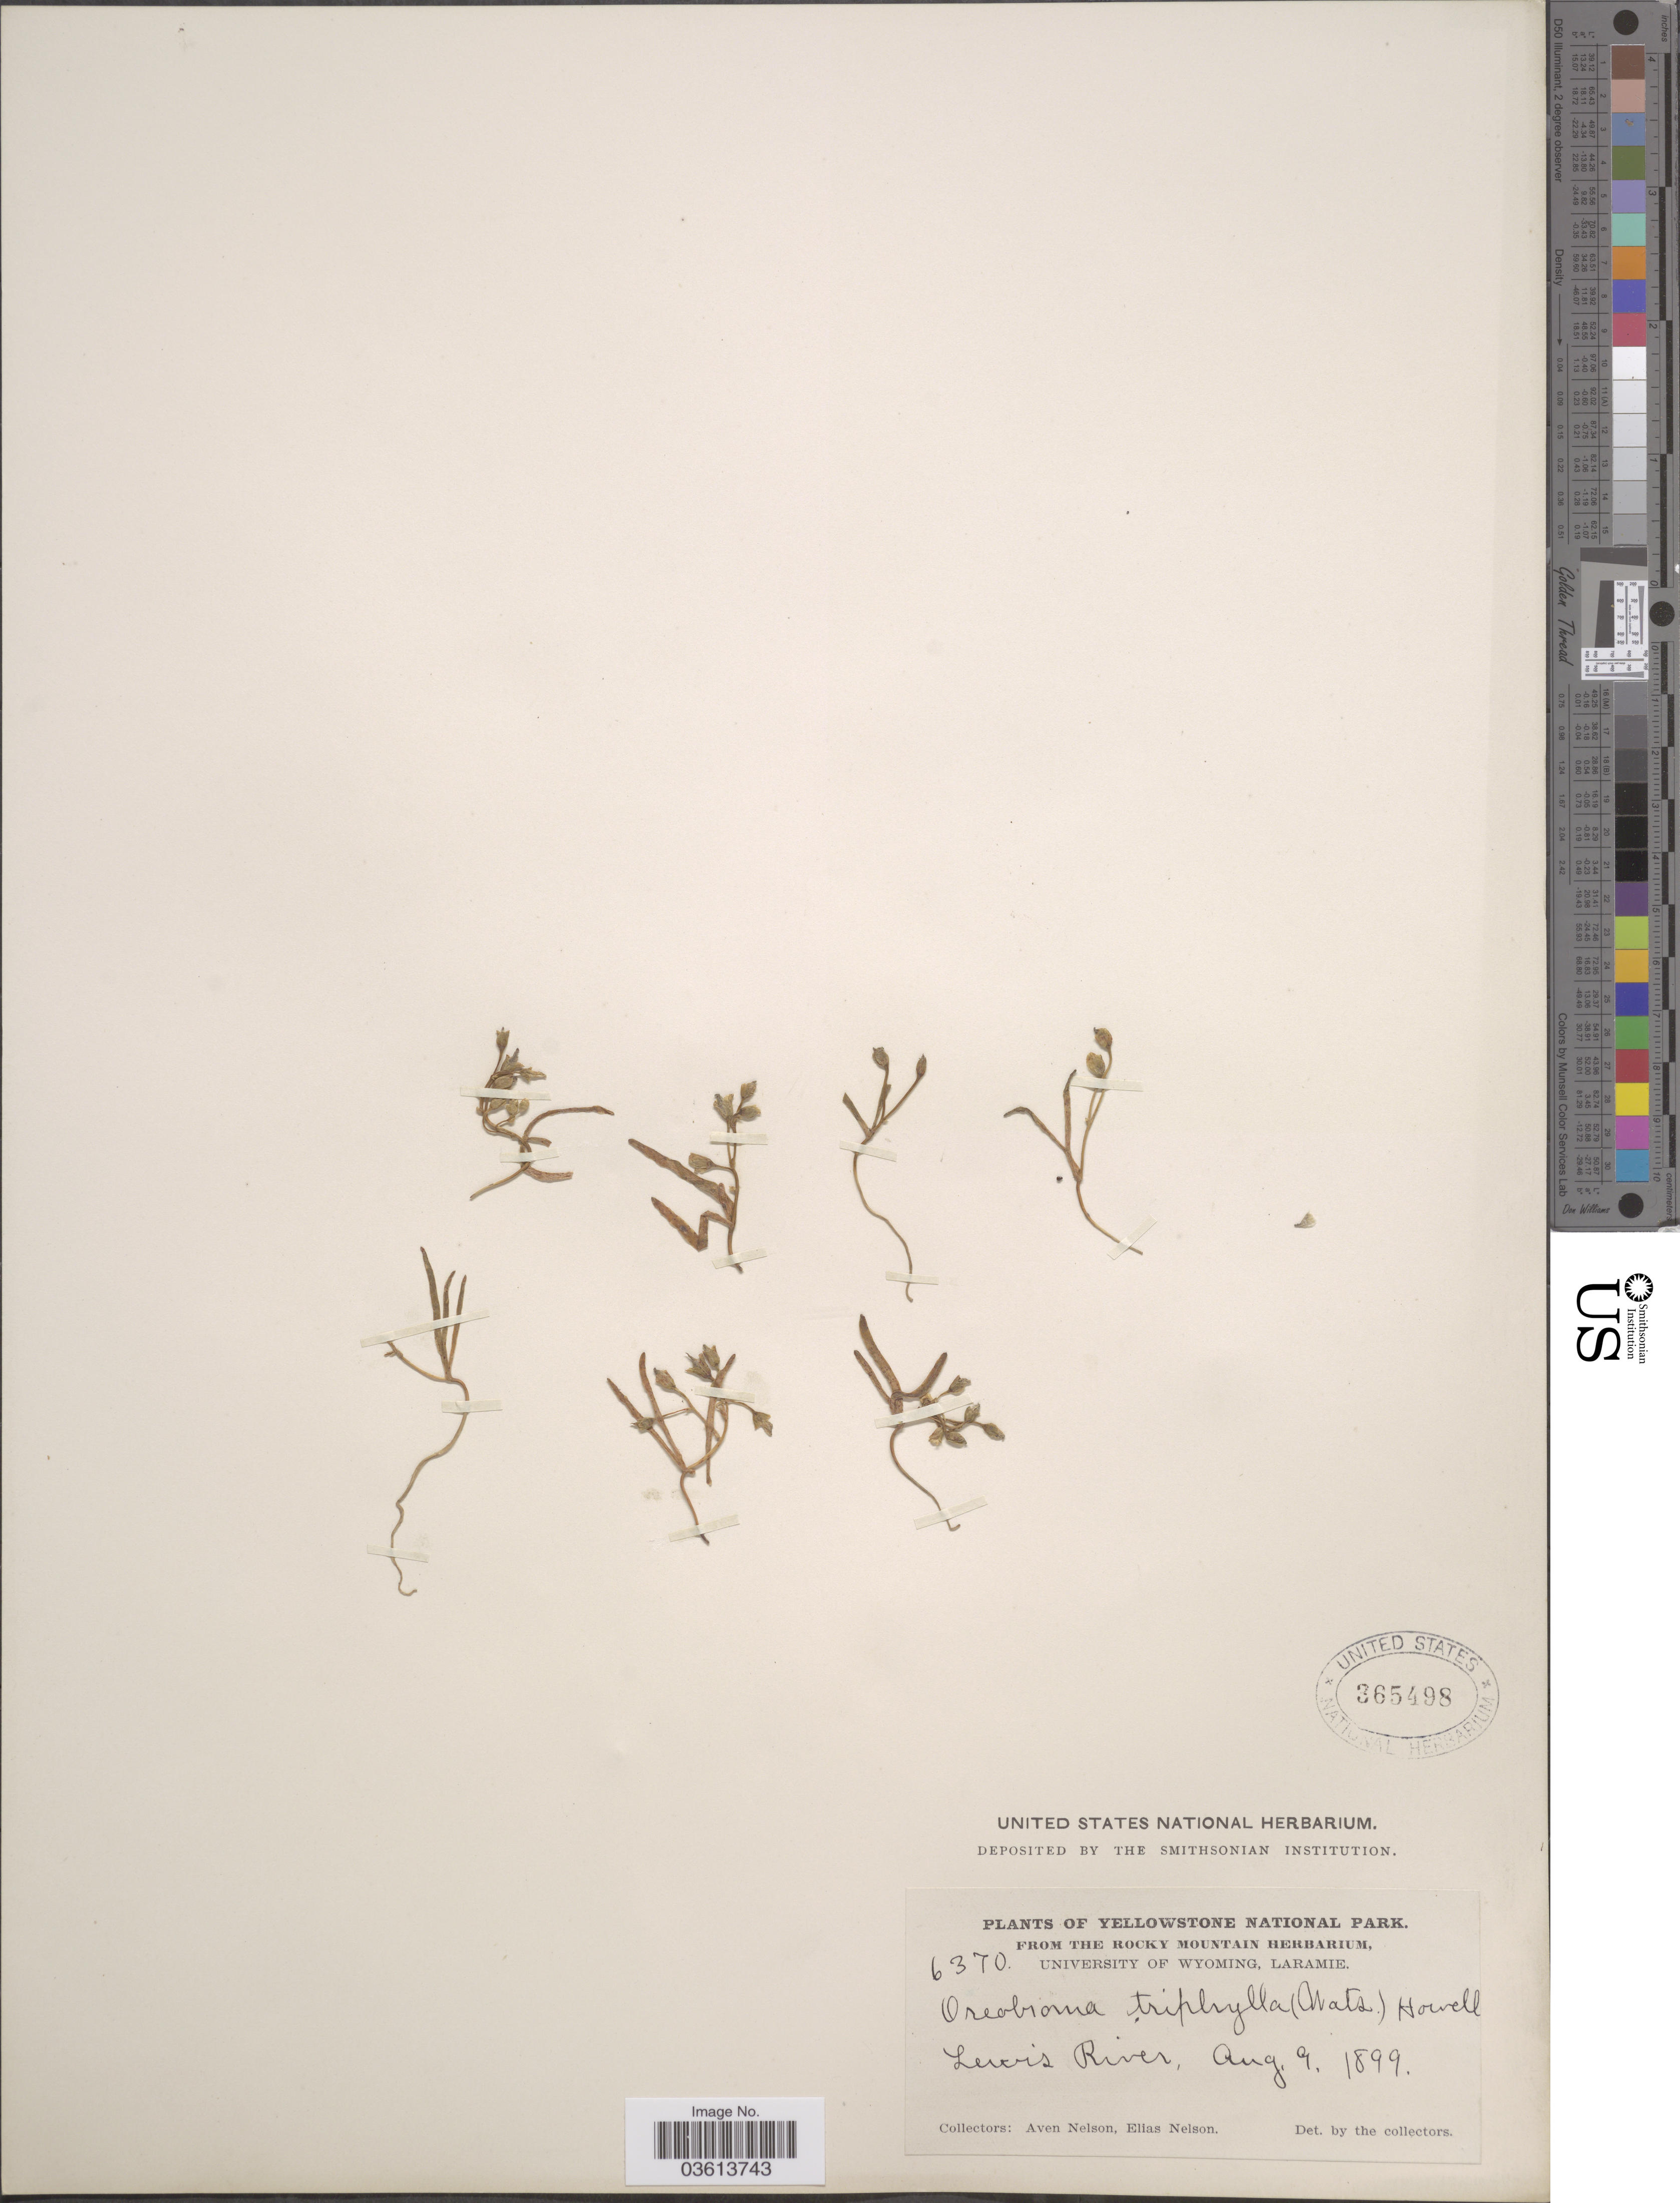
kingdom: Plantae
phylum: Tracheophyta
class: Magnoliopsida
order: Caryophyllales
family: Montiaceae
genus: Erocallis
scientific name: Erocallis triphylla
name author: (S. Watson) Rydb.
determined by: Strong, Mark T., (BOT), Smithsonian Institution - National Museum of Natural History (UNITED STATES)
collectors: A. Nelson & E. Nelson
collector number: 6370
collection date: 1899-08-09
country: United States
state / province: Wyoming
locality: Yellowstone National Park. Lewis River.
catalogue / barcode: US 365498